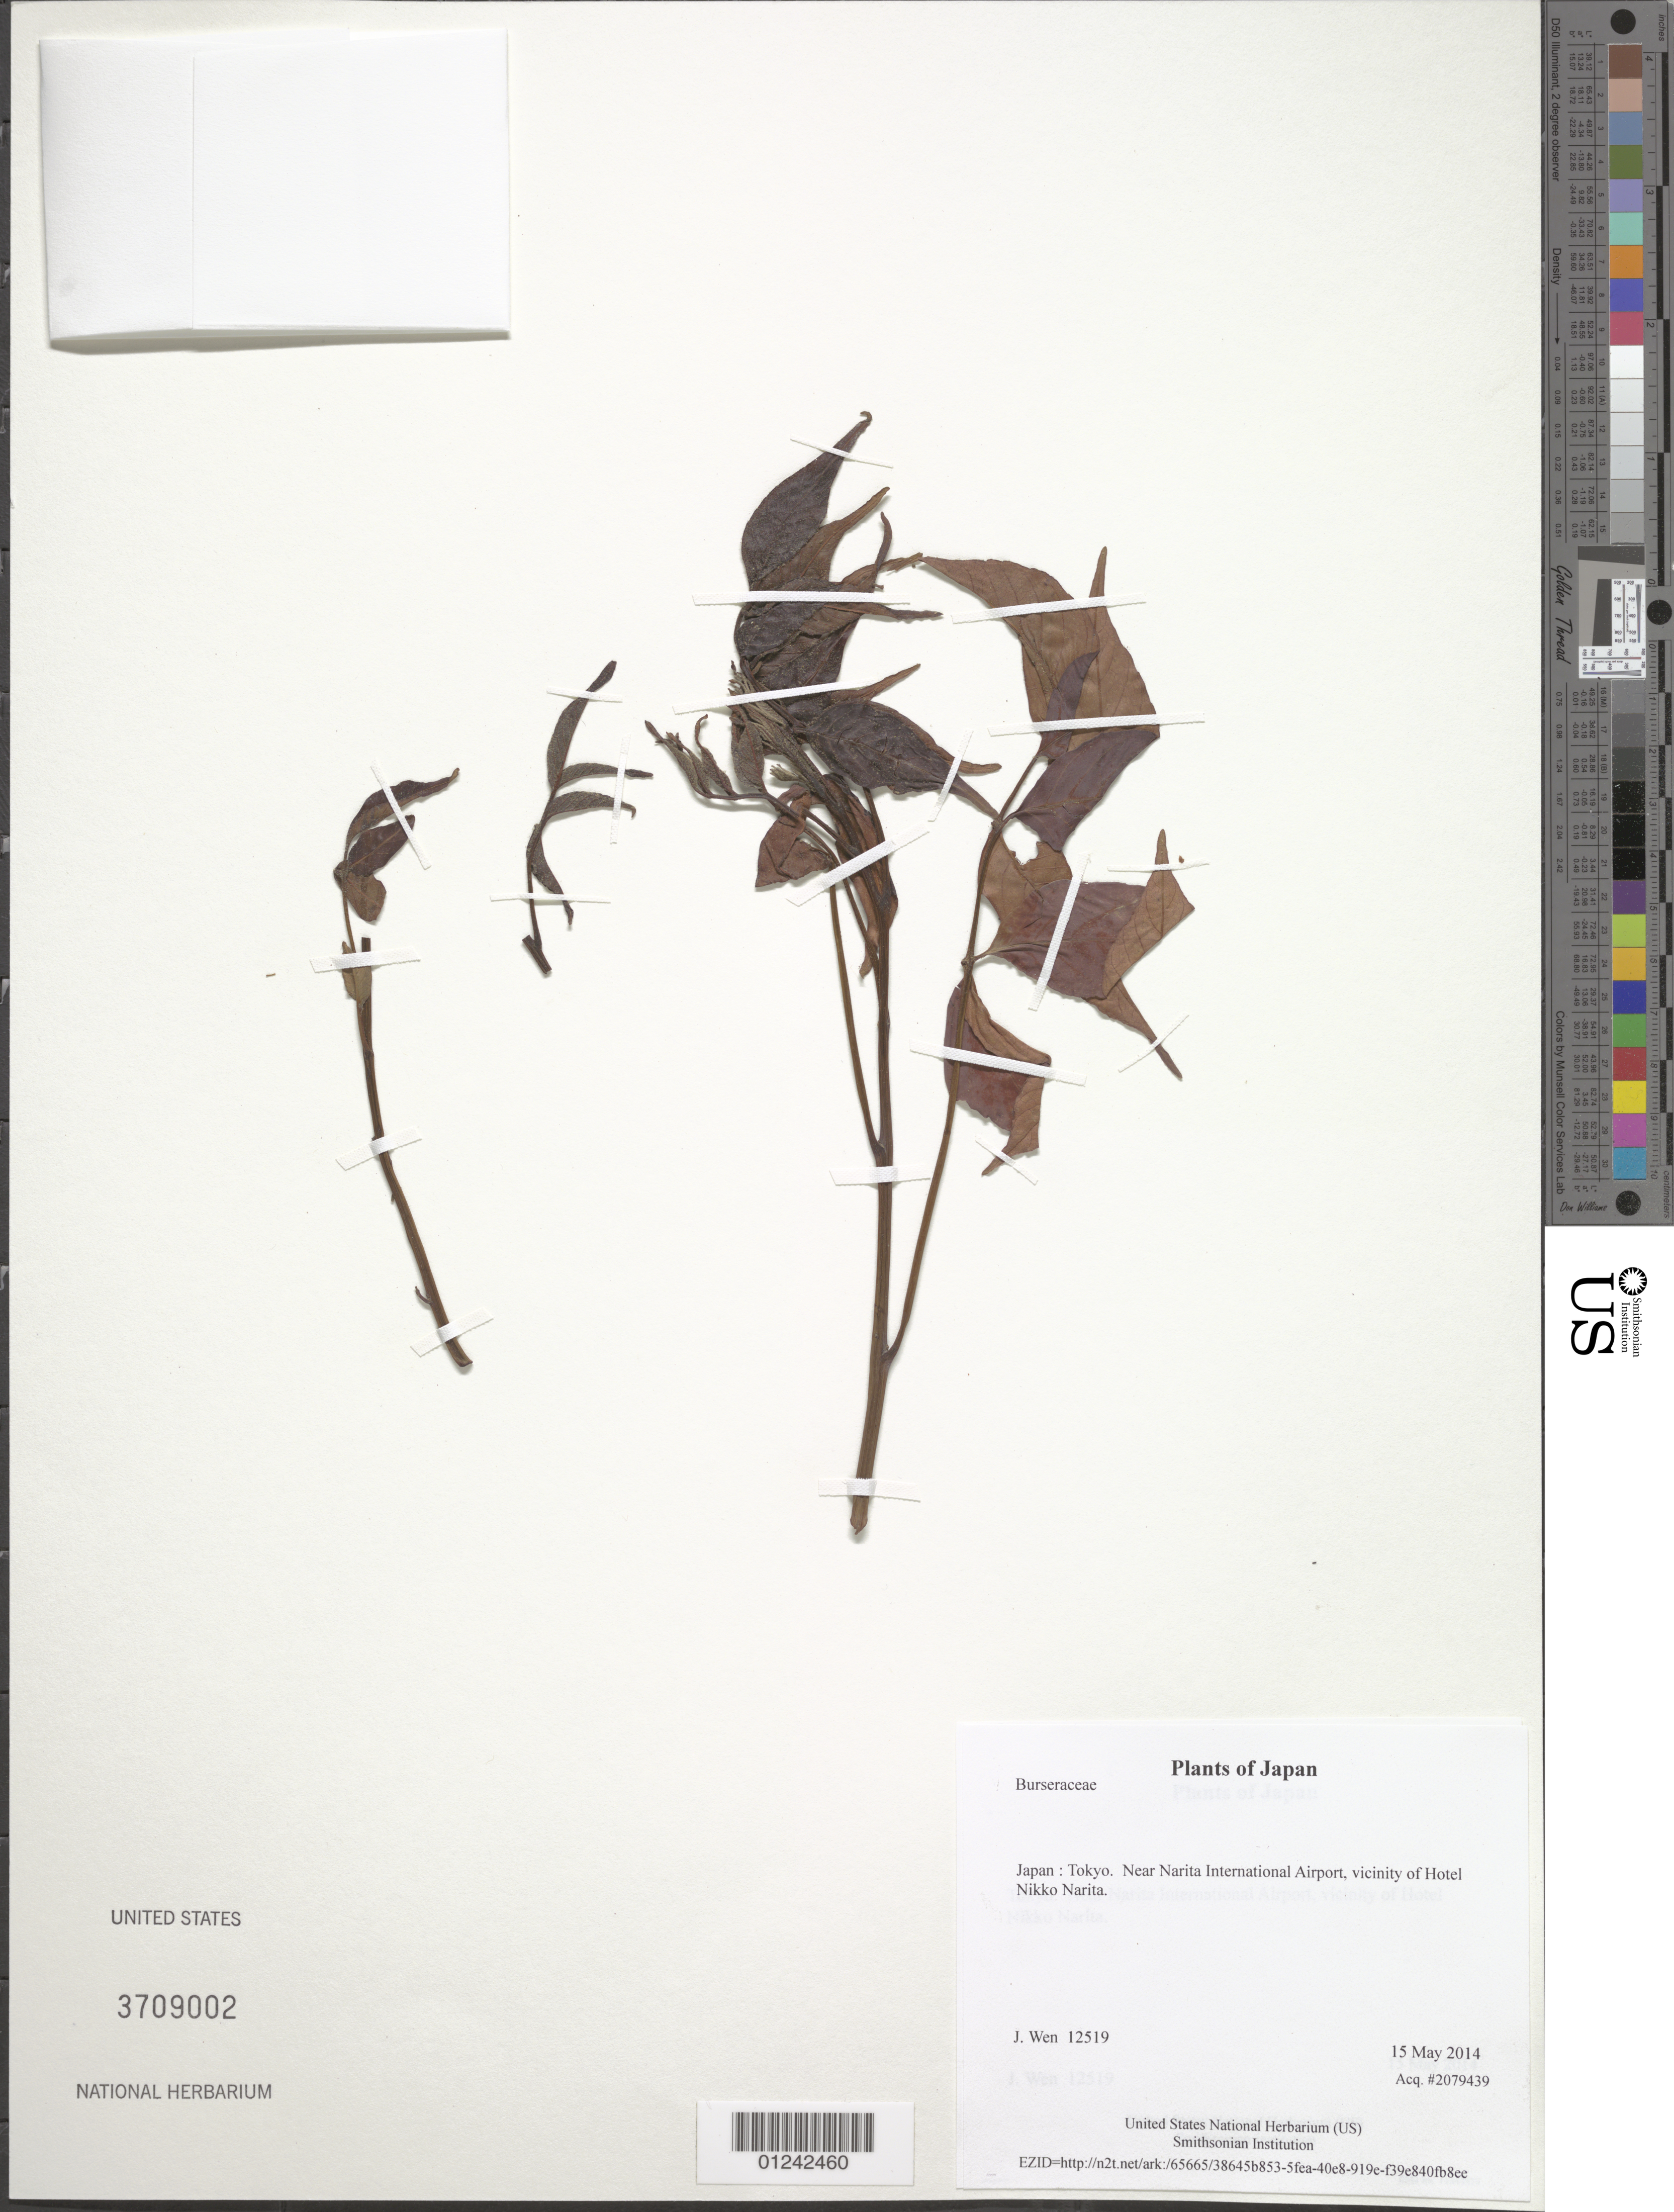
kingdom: Plantae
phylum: Tracheophyta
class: Magnoliopsida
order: Sapindales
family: Burseraceae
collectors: J. Wen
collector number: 12519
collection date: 2014-05-15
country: Japan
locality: Tokyo. Near Narita International Airport, vicinity of Hotel Nikko Narita.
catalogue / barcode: US 3709002